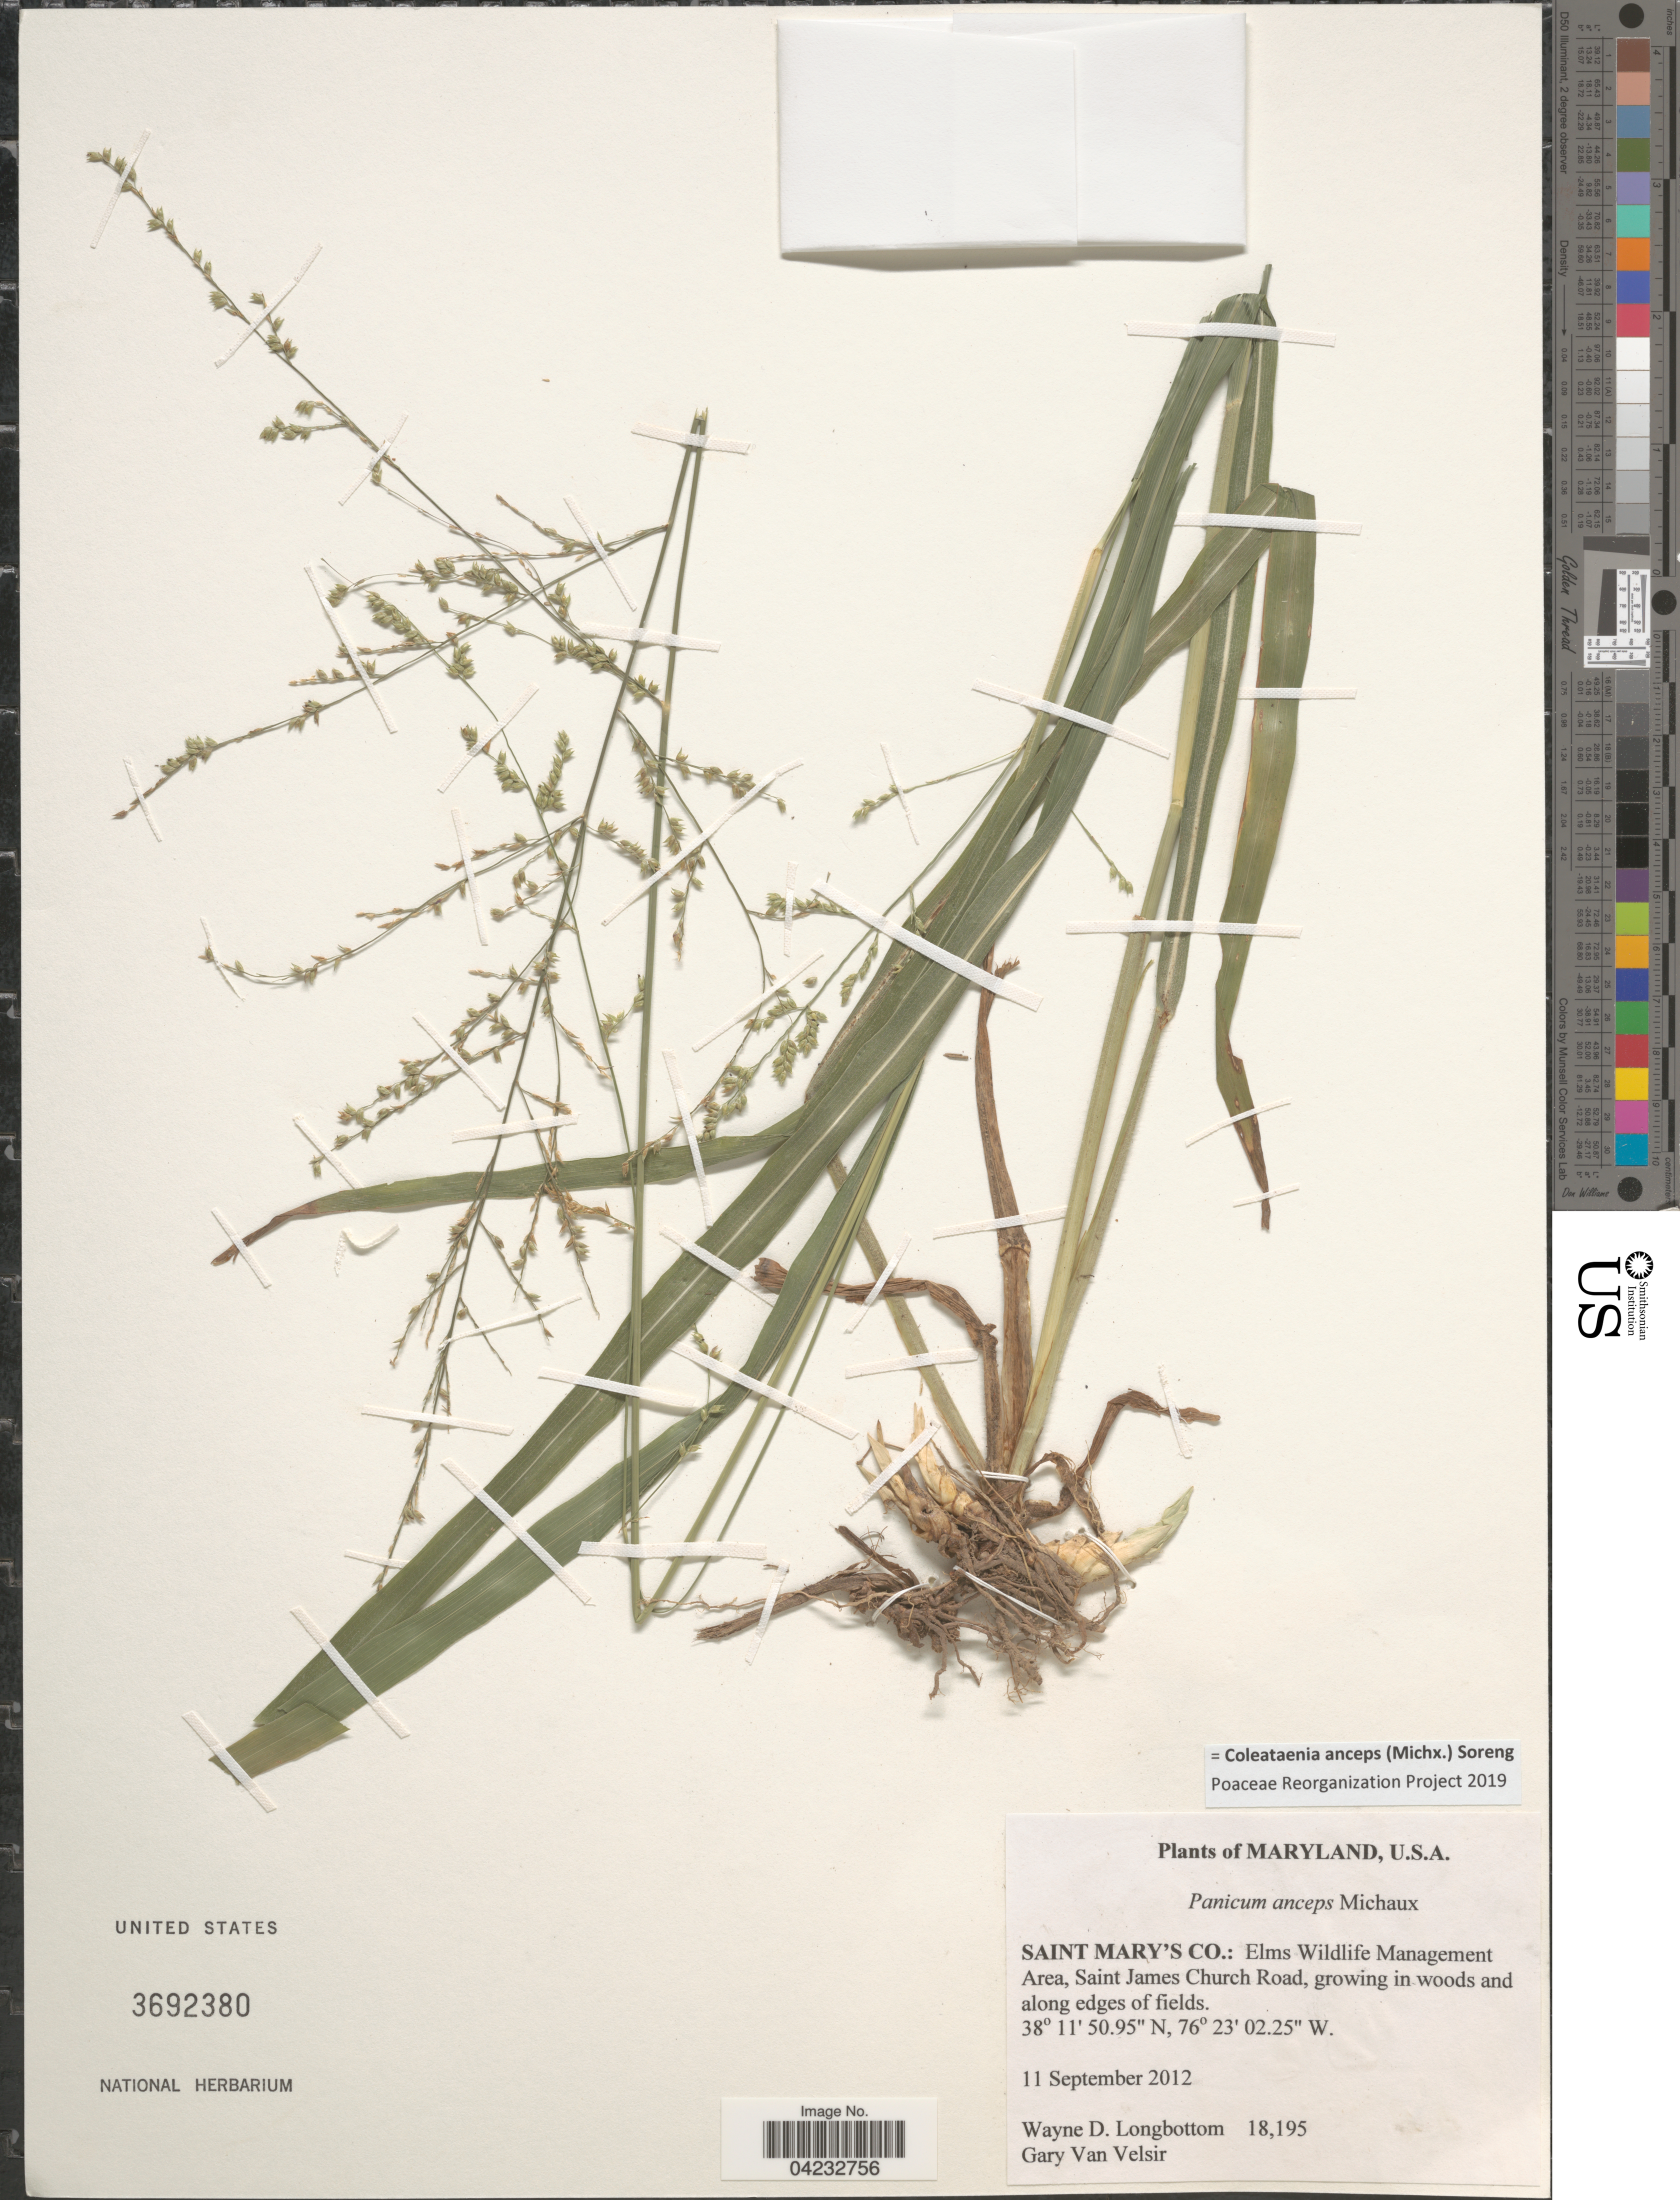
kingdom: Plantae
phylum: Tracheophyta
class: Liliopsida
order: Poales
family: Poaceae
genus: Coleataenia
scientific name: Coleataenia anceps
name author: (Michx.) Soreng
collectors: W. D. Longbottom & G. Van Velsir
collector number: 18195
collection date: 2012-09-11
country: United States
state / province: Maryland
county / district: St. Mary's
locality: Saint Mary's Co.: Elms Wildlife Management Area, Saint James Church Road.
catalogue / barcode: US 3692380